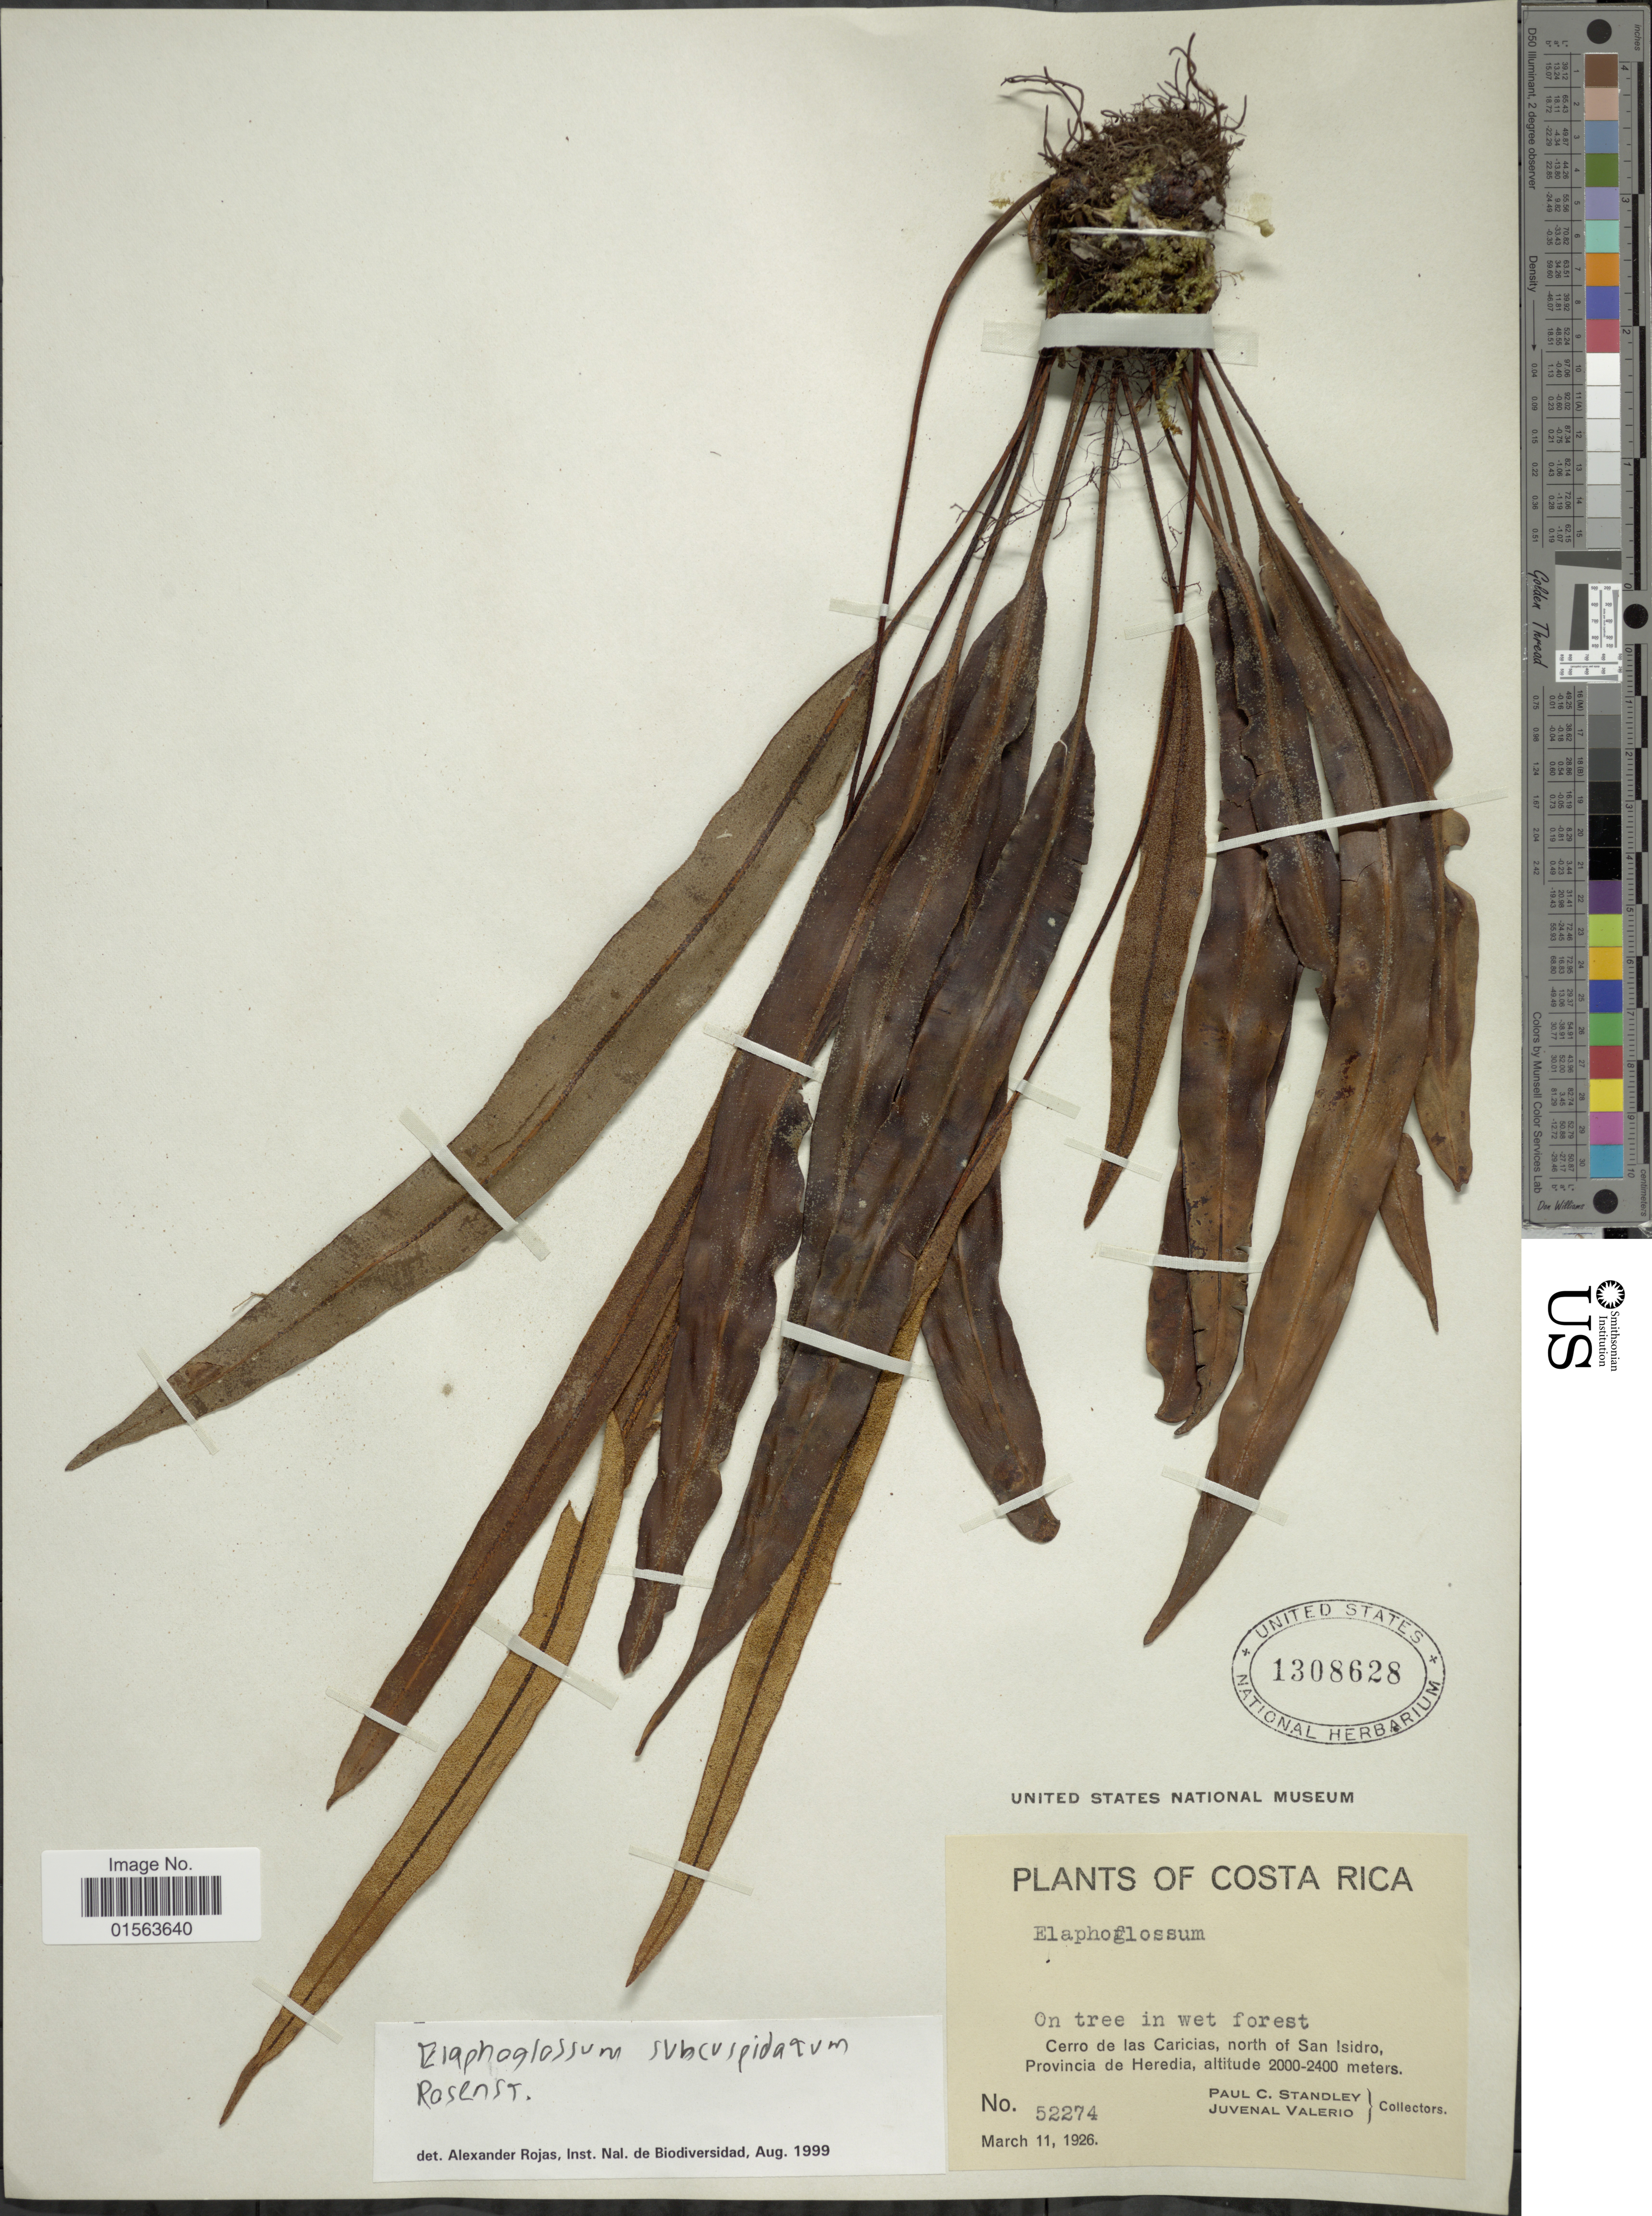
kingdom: Plantae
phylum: Tracheophyta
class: Polypodiopsida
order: Polypodiales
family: Dryopteridaceae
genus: Elaphoglossum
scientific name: Elaphoglossum subcuspidatum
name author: Rosenst.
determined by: Matos, F. B.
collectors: P. C. Standley & J. Valerio R.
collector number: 52274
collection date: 1926-03-11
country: Costa Rica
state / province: Heredia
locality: Cerro de las Caricias, north of San Isidro, Provincia de Heredia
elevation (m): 2000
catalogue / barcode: US 1308628